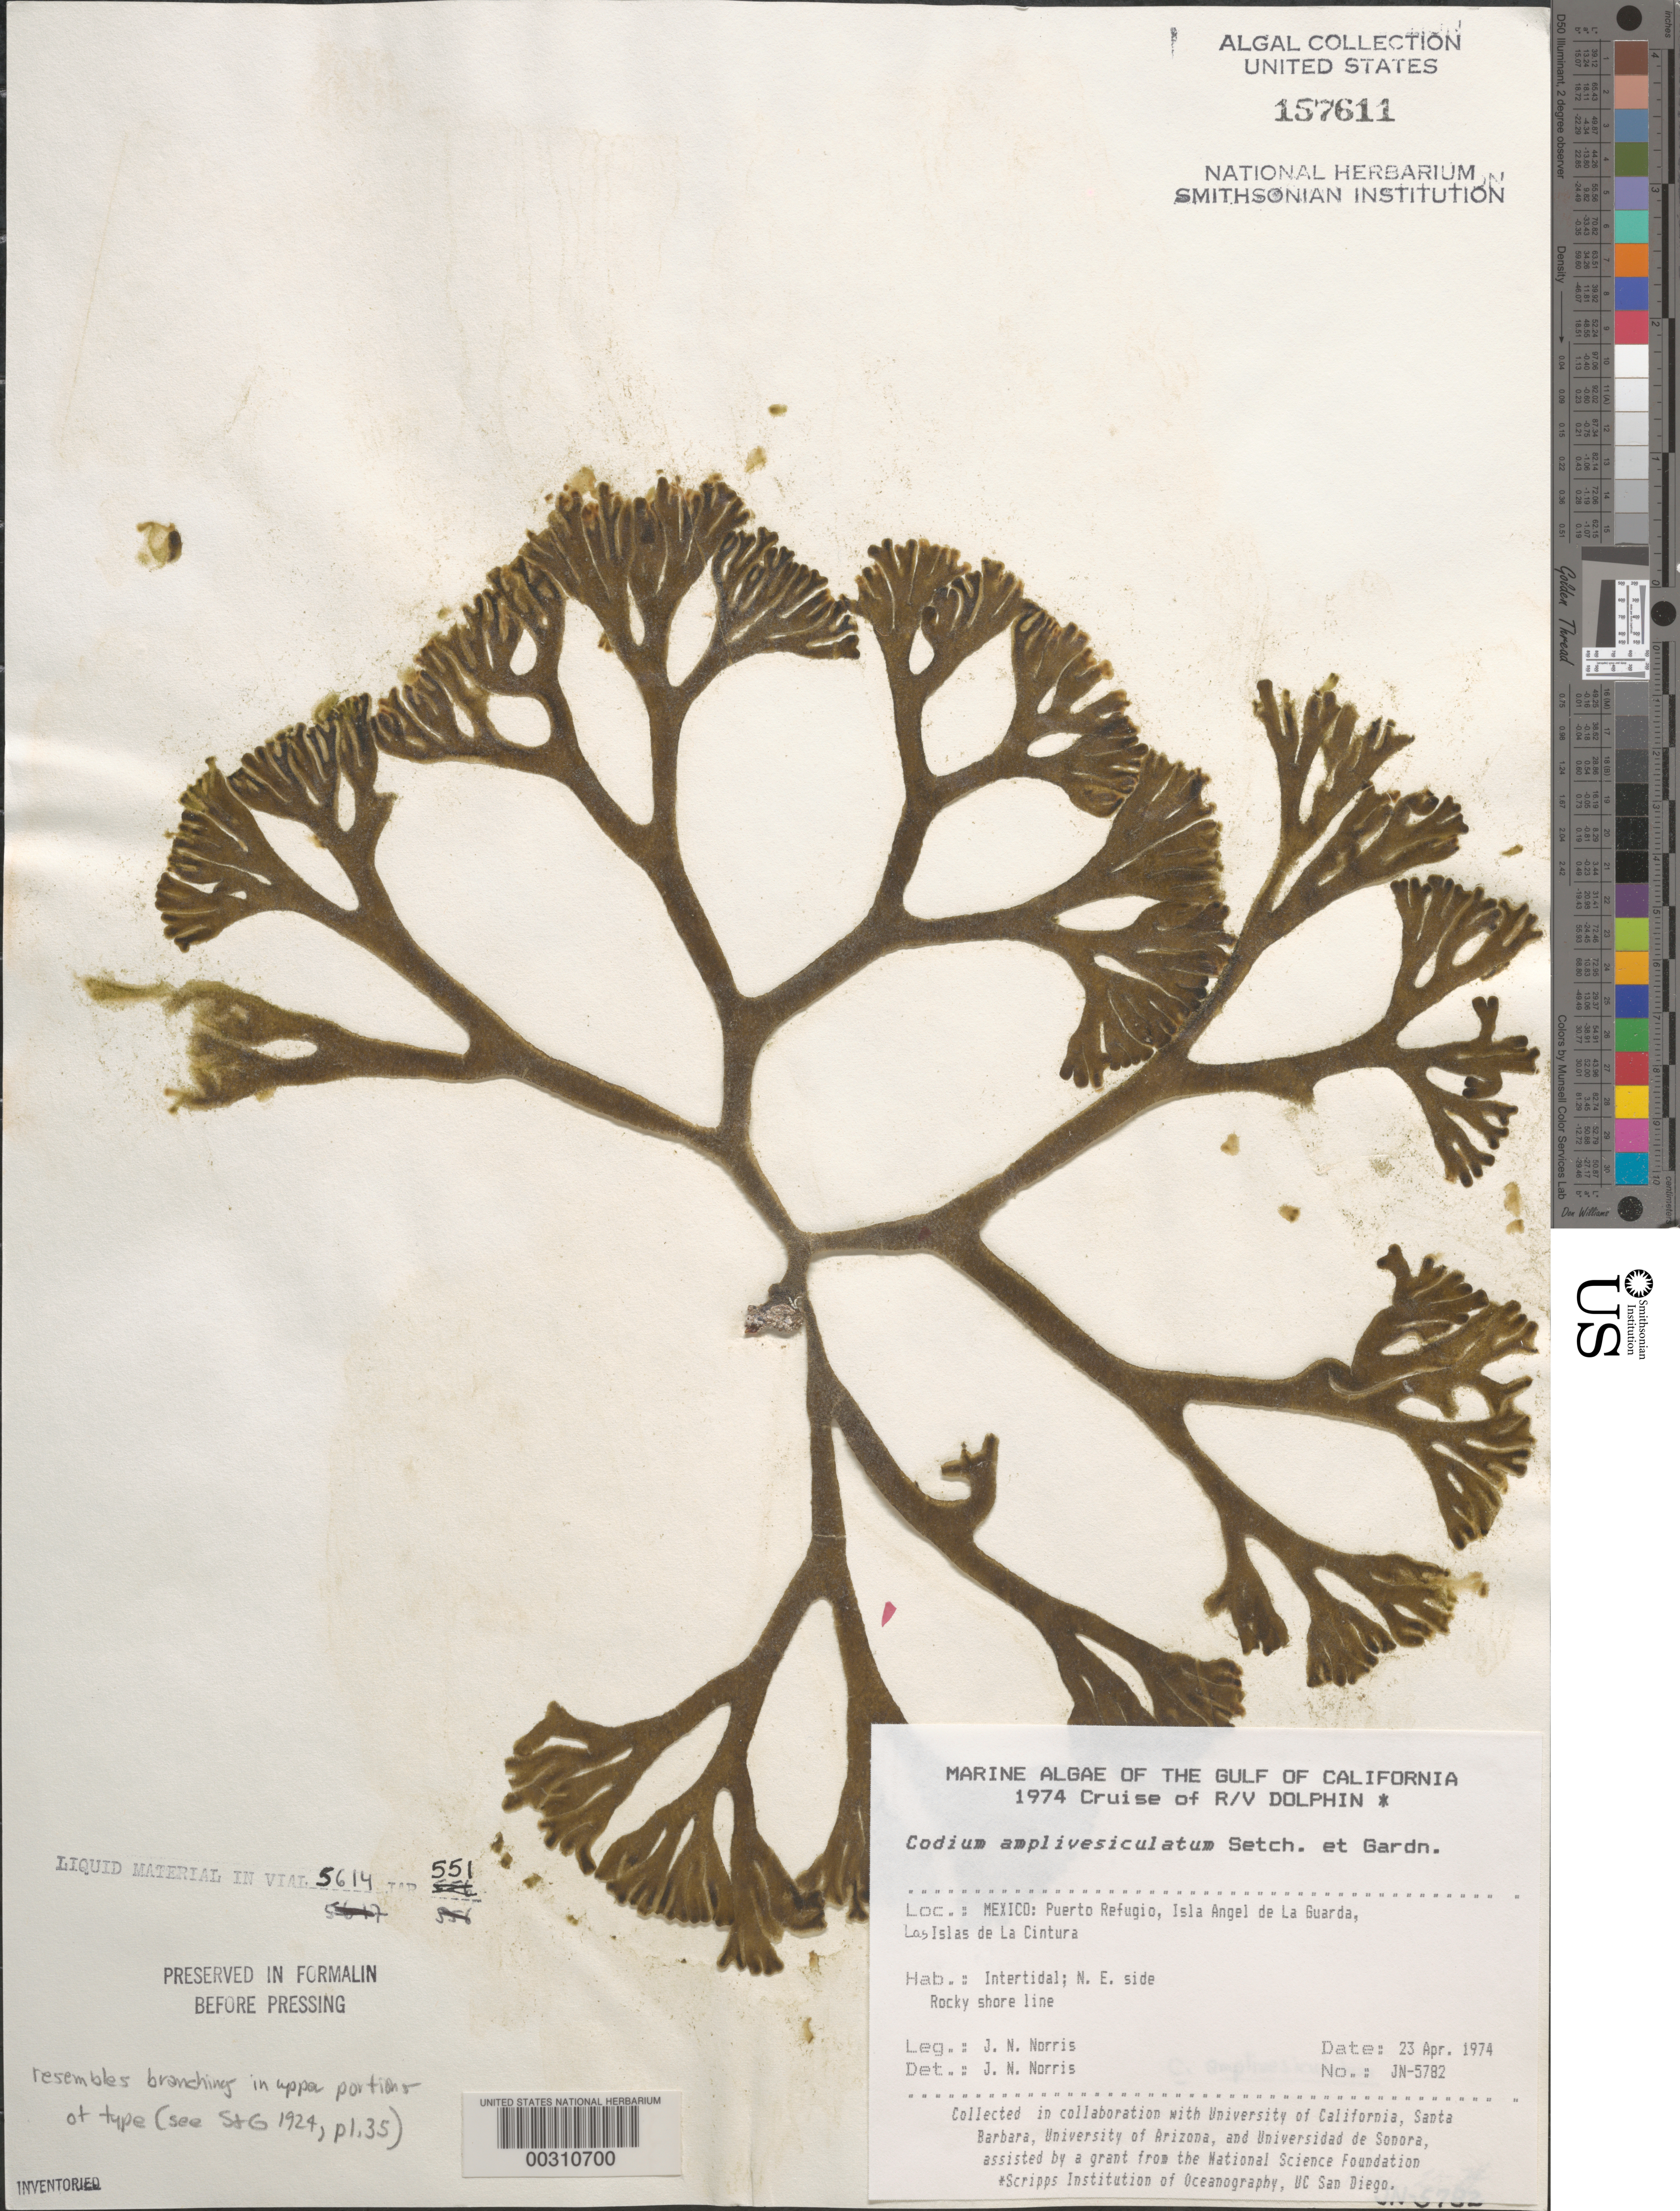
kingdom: Plantae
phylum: Chlorophyta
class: Ulvophyceae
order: Bryopsidales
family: Codiaceae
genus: Codium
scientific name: Codium amplivesiculatum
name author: Setch. & N.L. Gardner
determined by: Norris, James N.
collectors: J. N. Norris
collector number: JN-5782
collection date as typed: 23 Apr 1974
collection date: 1974-04-23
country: Mexico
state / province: Baja California Norte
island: Isla Angel de la Guarda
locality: Puerto Refugio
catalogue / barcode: US 157611